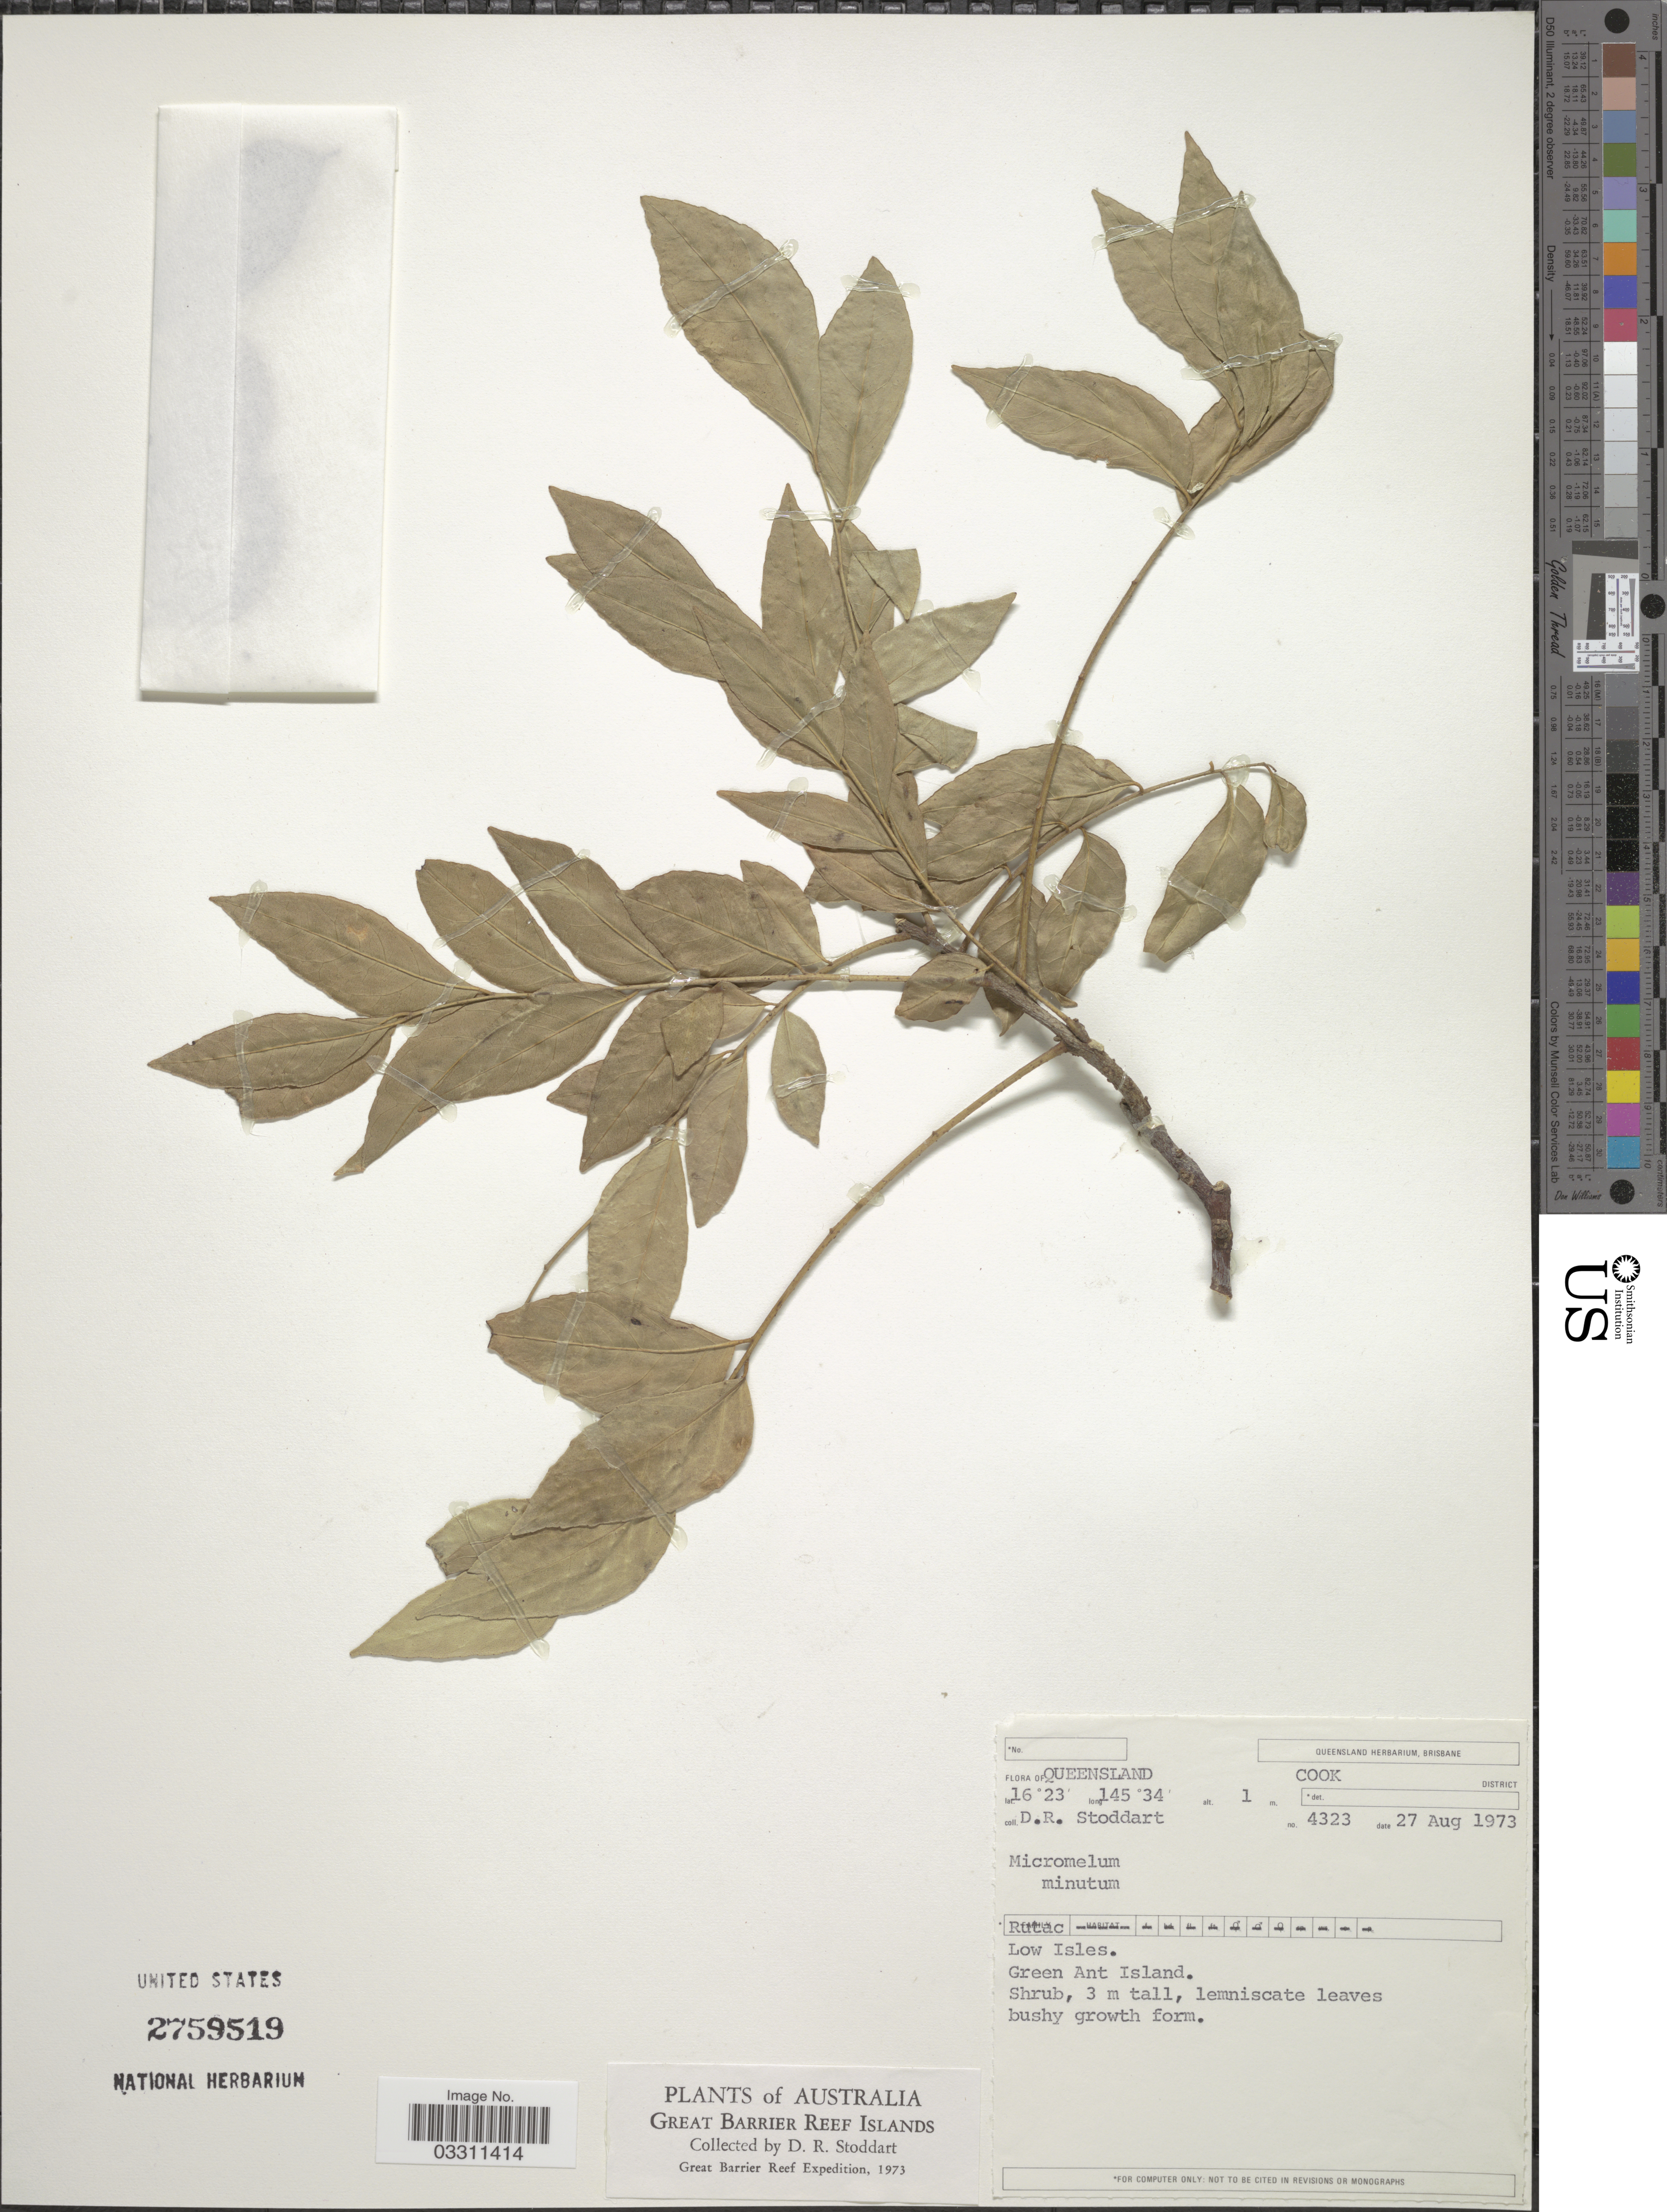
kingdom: Plantae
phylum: Tracheophyta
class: Magnoliopsida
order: Sapindales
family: Rutaceae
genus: Micromelum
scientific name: Micromelum minutum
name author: (G. Forst.) Wight & Arn.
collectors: D. R. Stoddart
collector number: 4323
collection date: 1973-08-27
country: Australia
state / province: Queensland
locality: Cook District. Low Isles, Green Ant Island.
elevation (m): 1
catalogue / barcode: US 2759519